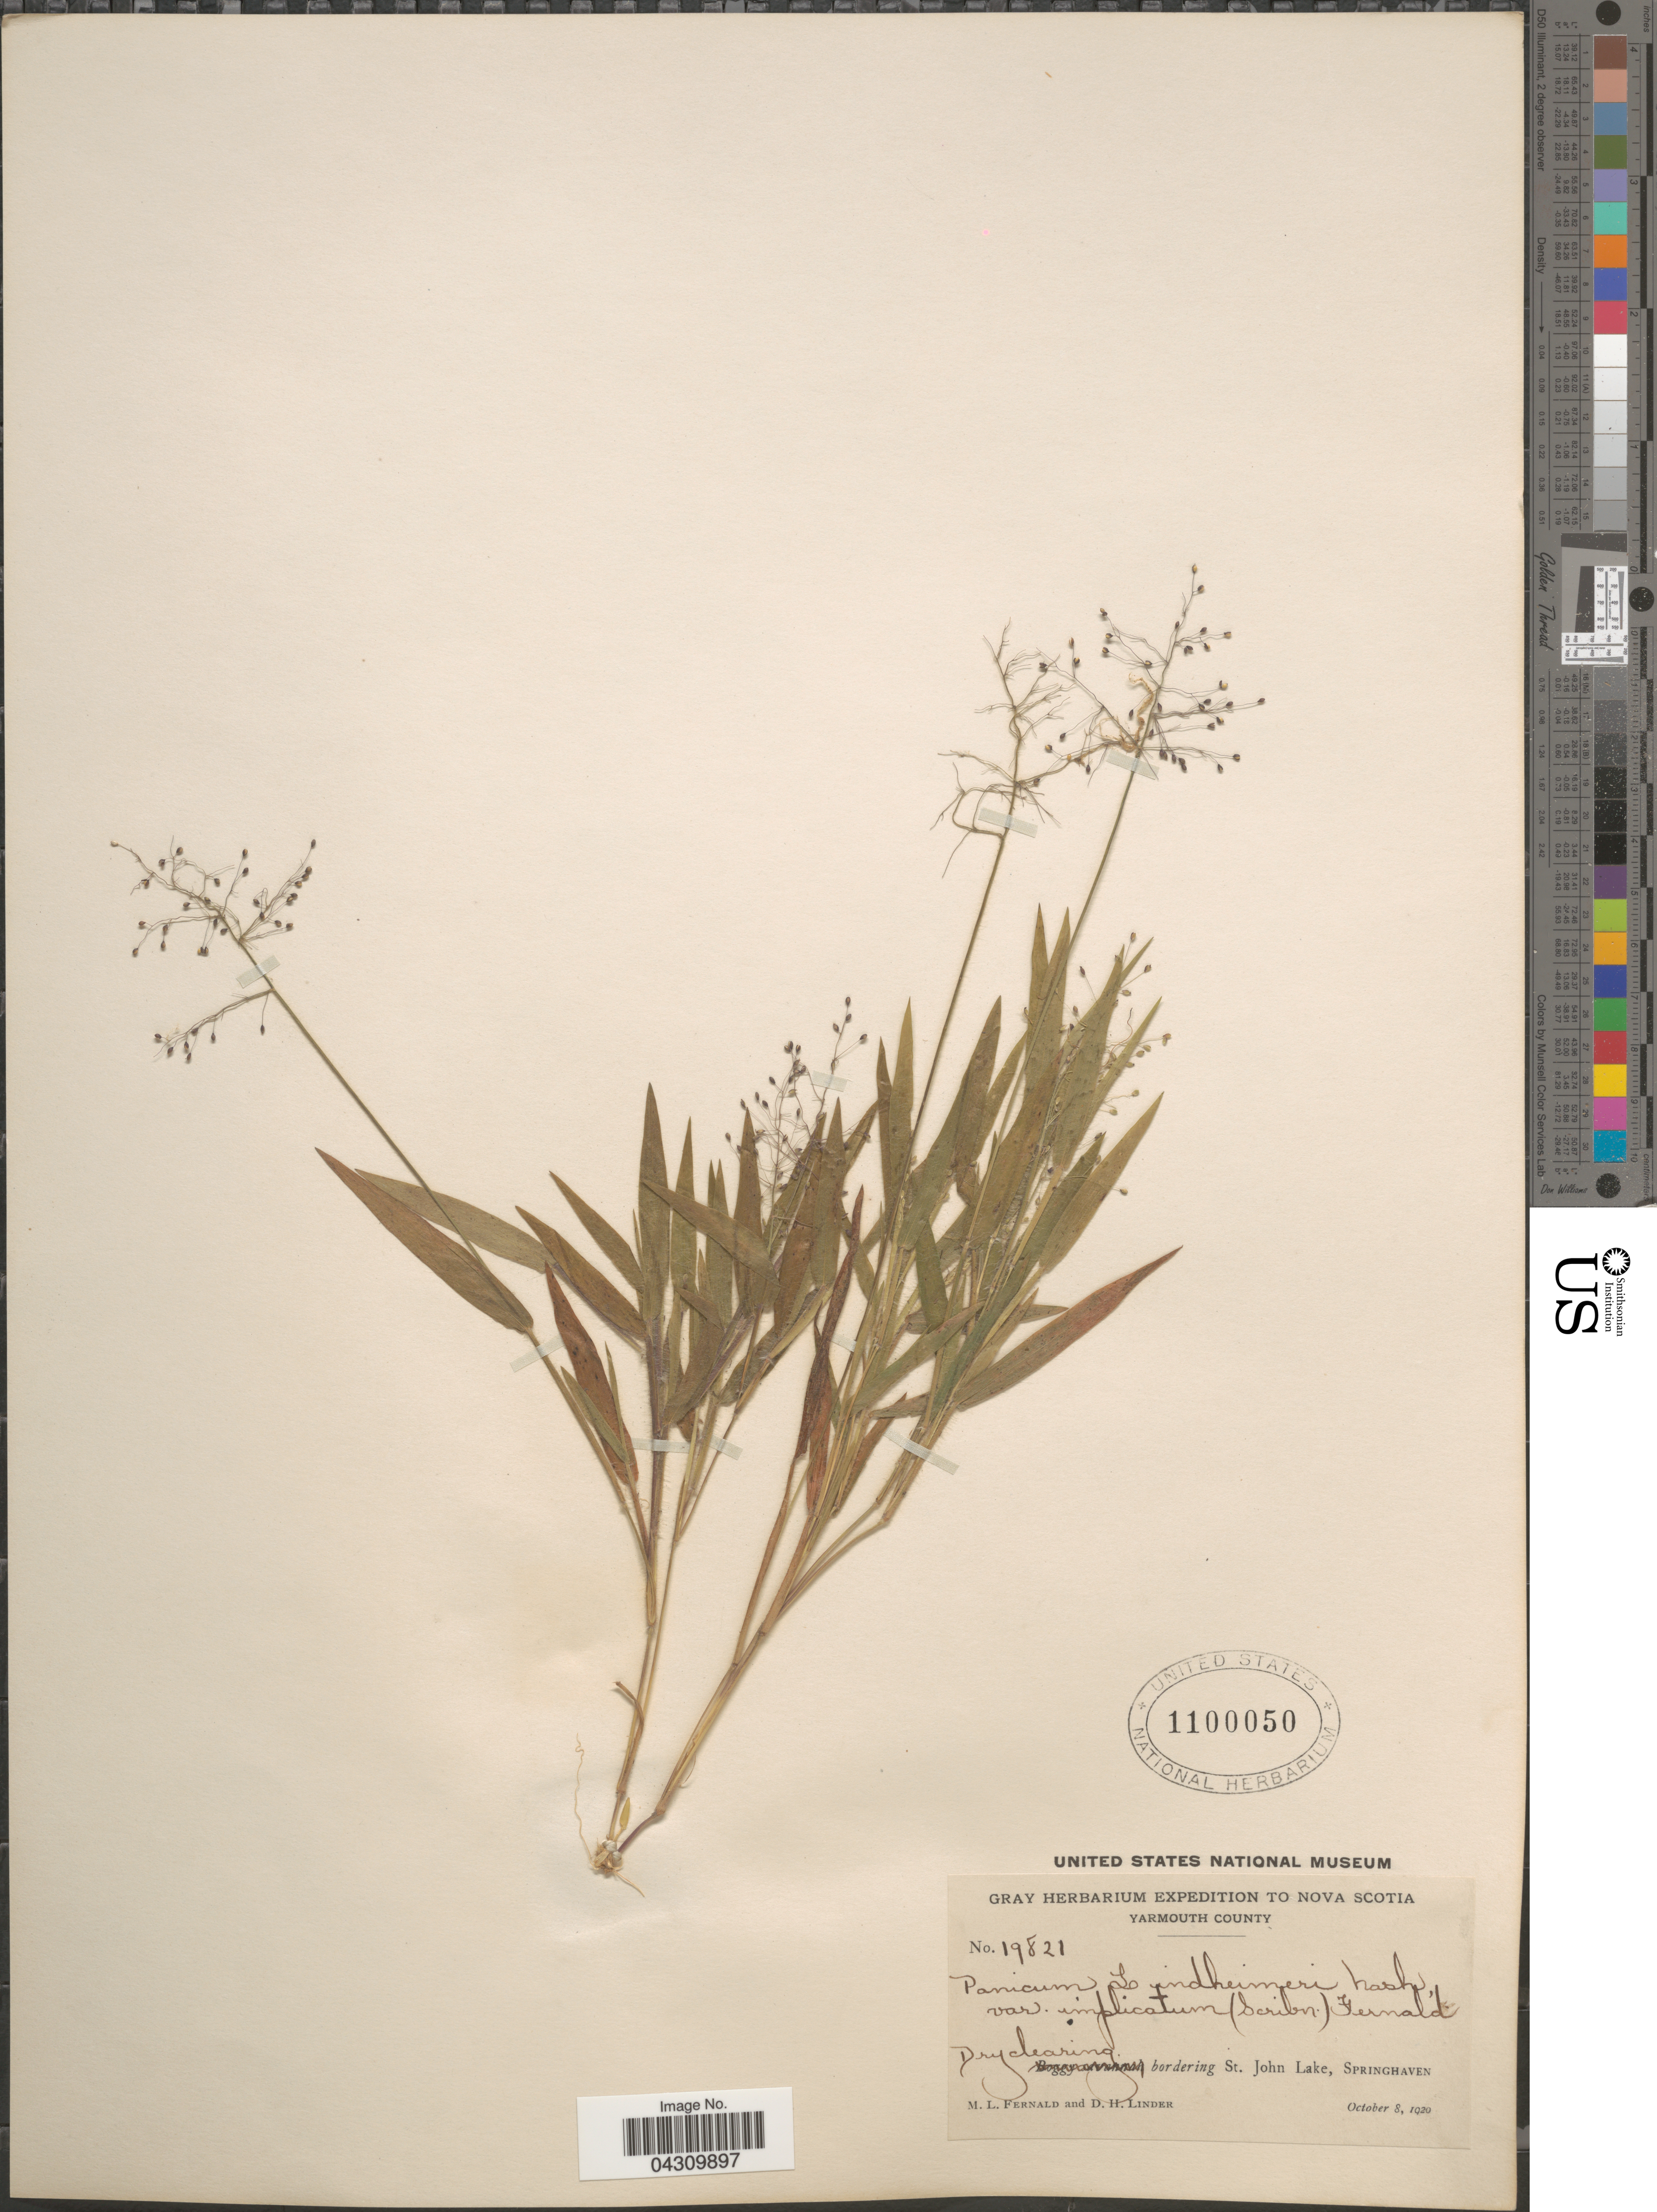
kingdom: Plantae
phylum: Tracheophyta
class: Liliopsida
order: Poales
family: Poaceae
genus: Dichanthelium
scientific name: Dichanthelium acuminatum var. acuminatum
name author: (Sw.) Gould & C.A. Clark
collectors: M. L. Fernald & D. Linder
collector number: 19821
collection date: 1920-10-08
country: Canada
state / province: Nova Scotia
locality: Gray Herbarium Expedition to Nova Scotia. Yarmouth County. Dry clearing bordering St. John Lake, Springhaven.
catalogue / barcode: US 1100050